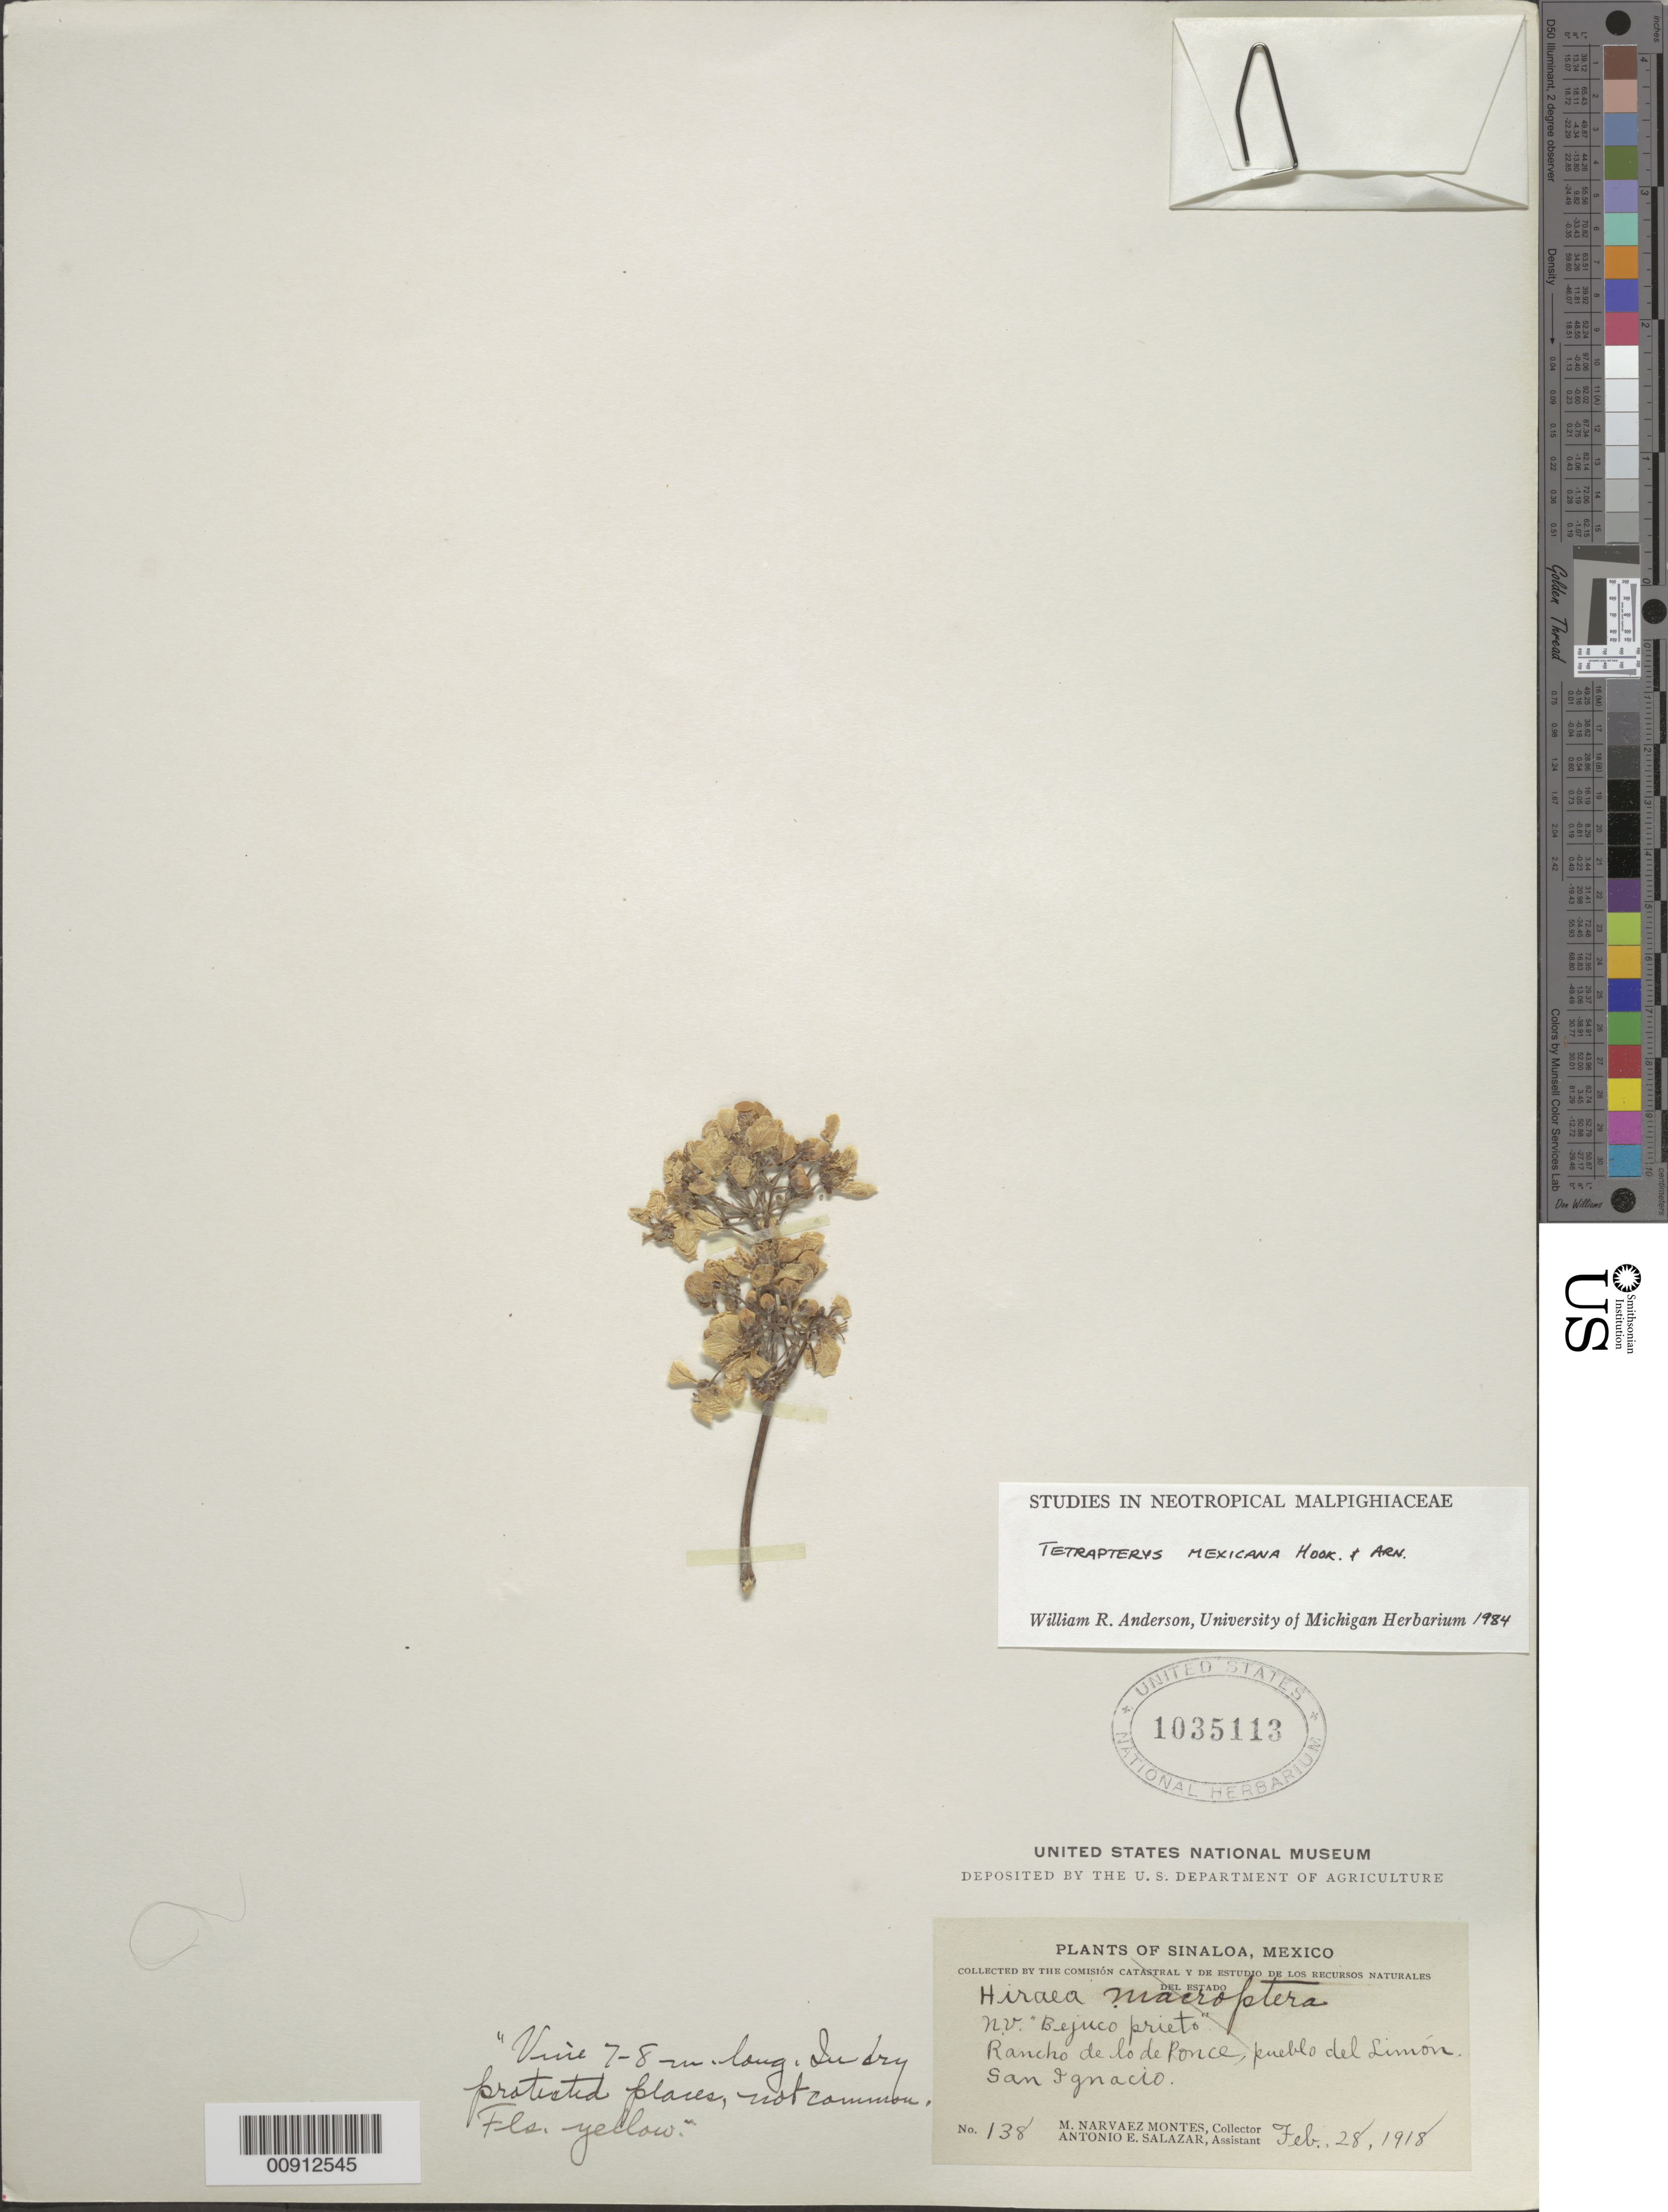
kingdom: Plantae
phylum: Tracheophyta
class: Magnoliopsida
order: Malpighiales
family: Malpighiaceae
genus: Tetrapterys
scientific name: Tetrapterys mexicana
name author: Hook. & Arn.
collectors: M. Narvaez-Montes & A. E. Salazar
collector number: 138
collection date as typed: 28 Feb 1918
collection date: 1918-02-28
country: Mexico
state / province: Sinaloa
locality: Rancho de lo de Ponce, pueblo del Limón. San Ignacio, Sinaloa.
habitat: In dry protected places.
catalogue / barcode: US 1035113